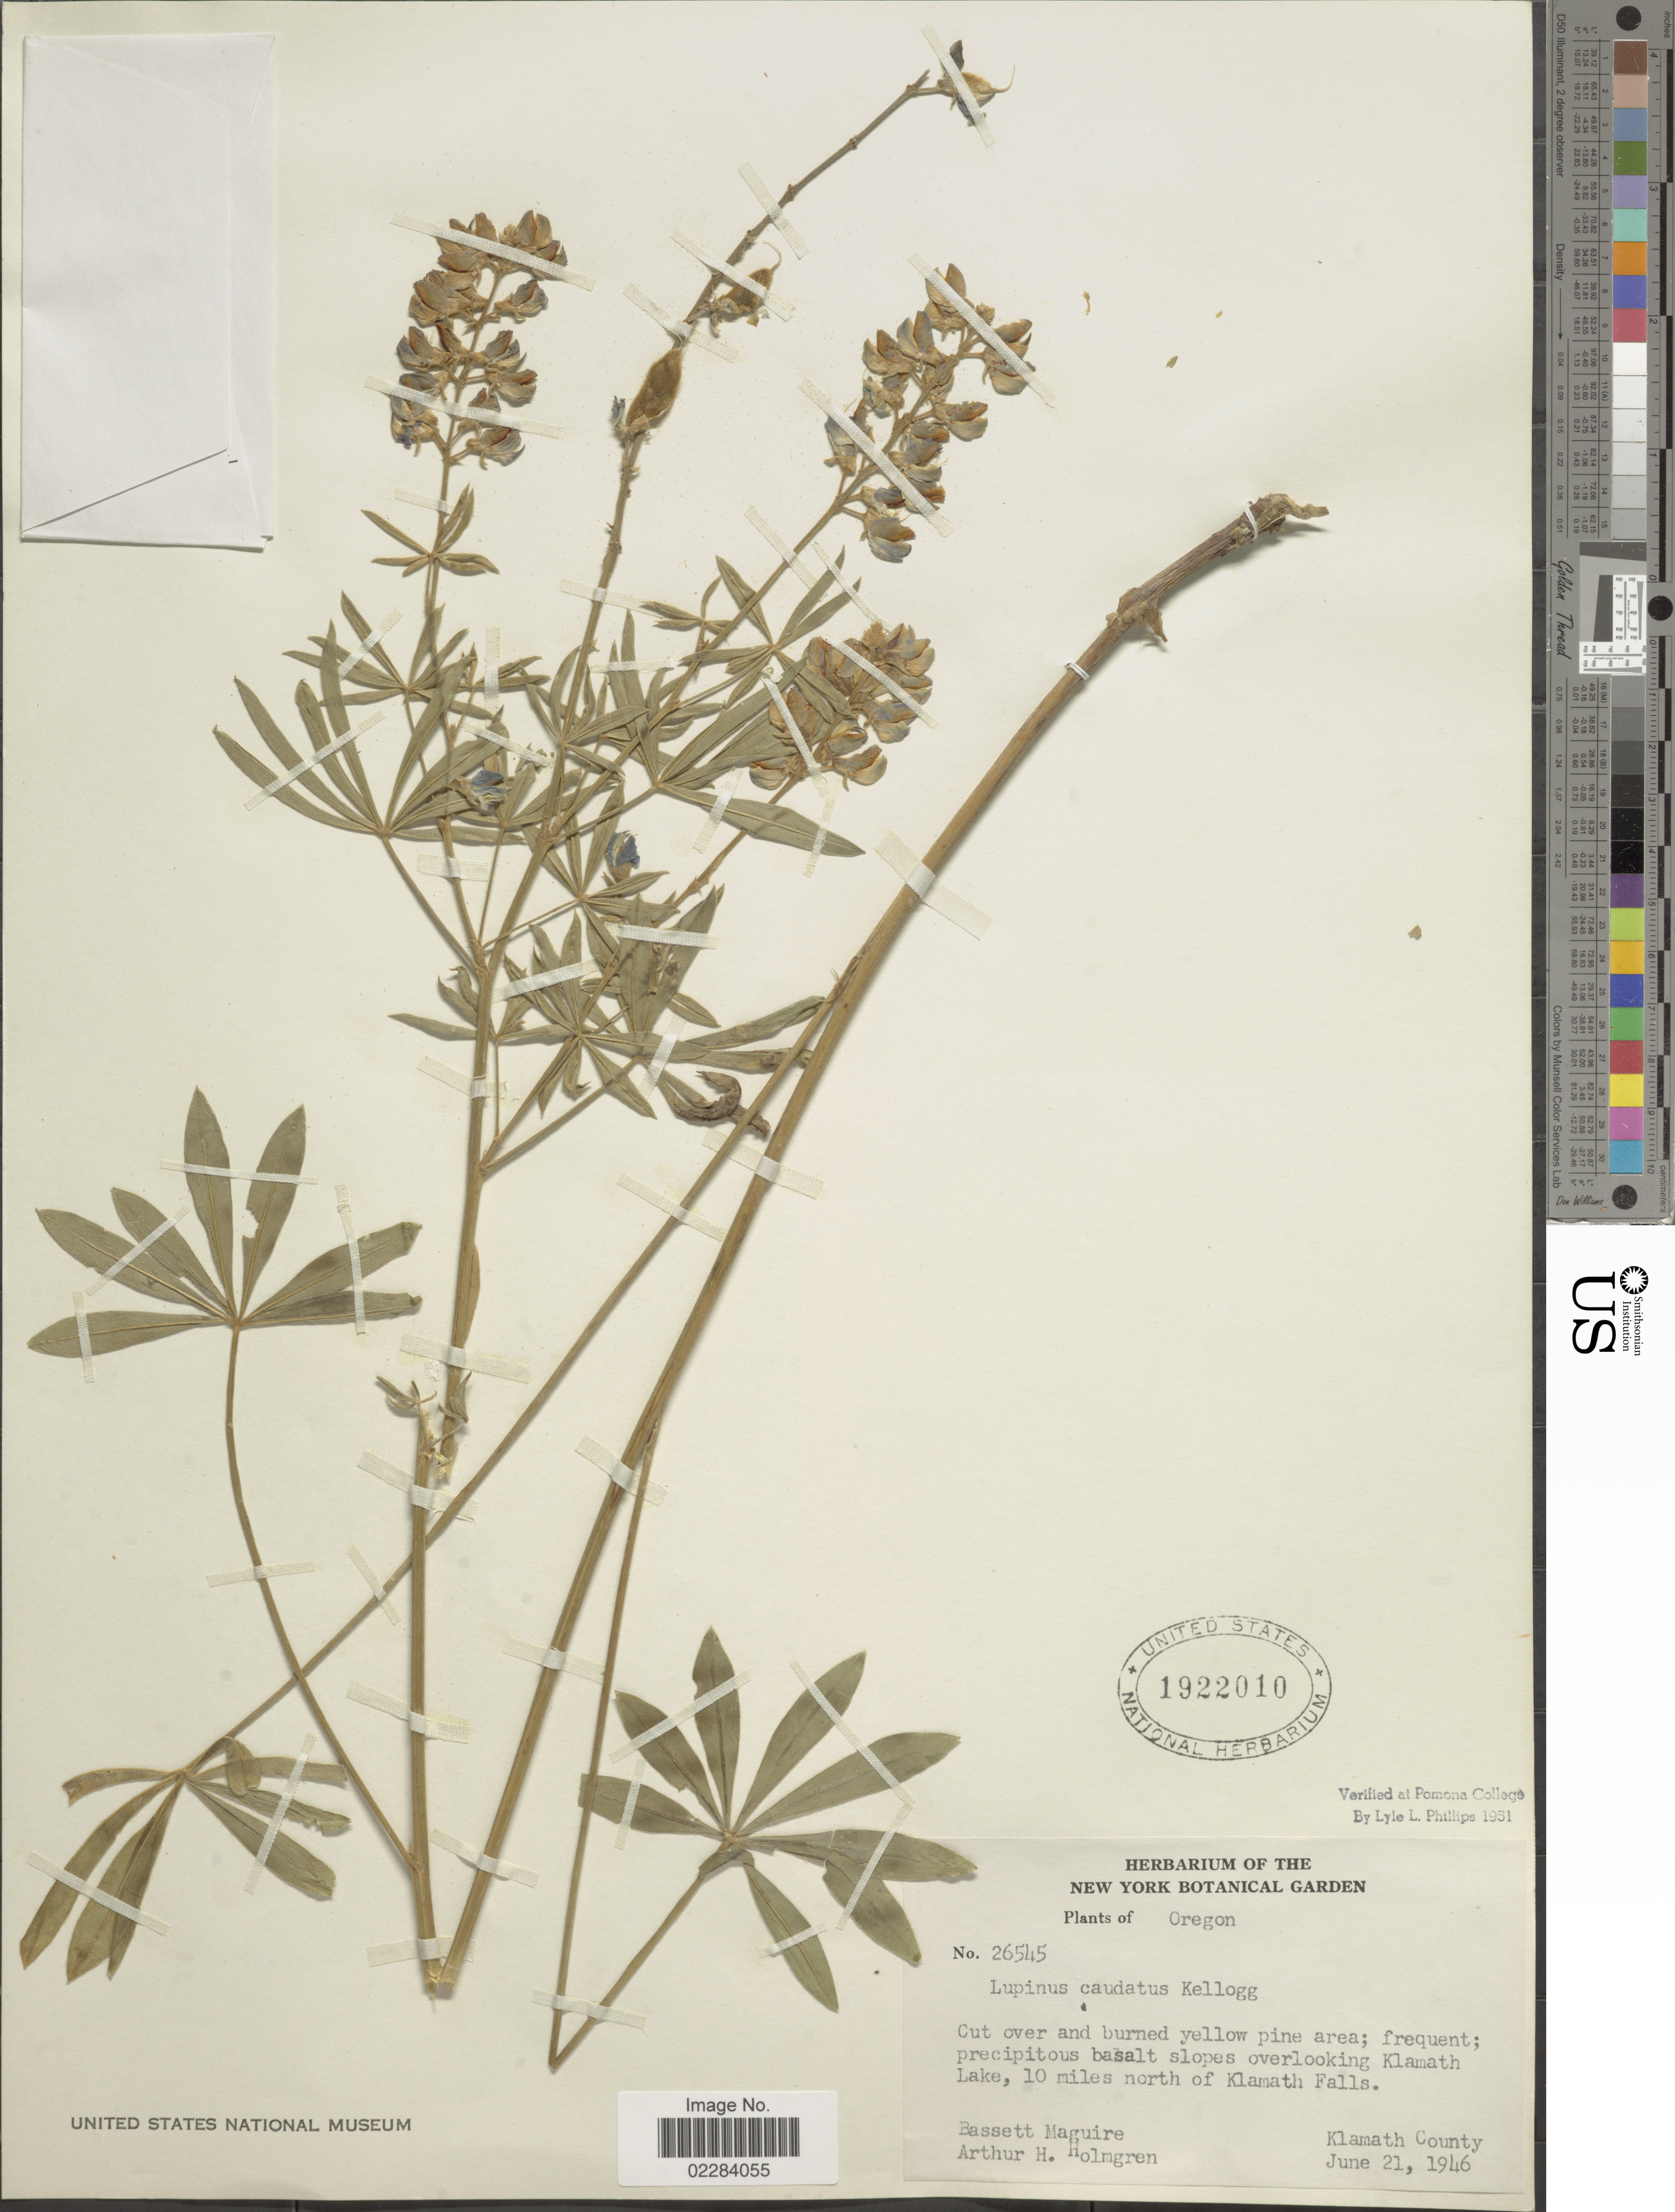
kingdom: Plantae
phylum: Tracheophyta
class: Magnoliopsida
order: Fabales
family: Fabaceae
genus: Lupinus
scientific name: Lupinus caudatus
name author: Kellogg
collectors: B. Maguire & A. H. Holmgren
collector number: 26545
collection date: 1946-06-21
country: United States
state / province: Oregon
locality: Cut over and burned yellow pine area; frequent; precipitous basalt slopes ovrlooking Klamath Lake, 10 miles north of Klamath Falls. Klamath County.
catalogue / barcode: US 1922010